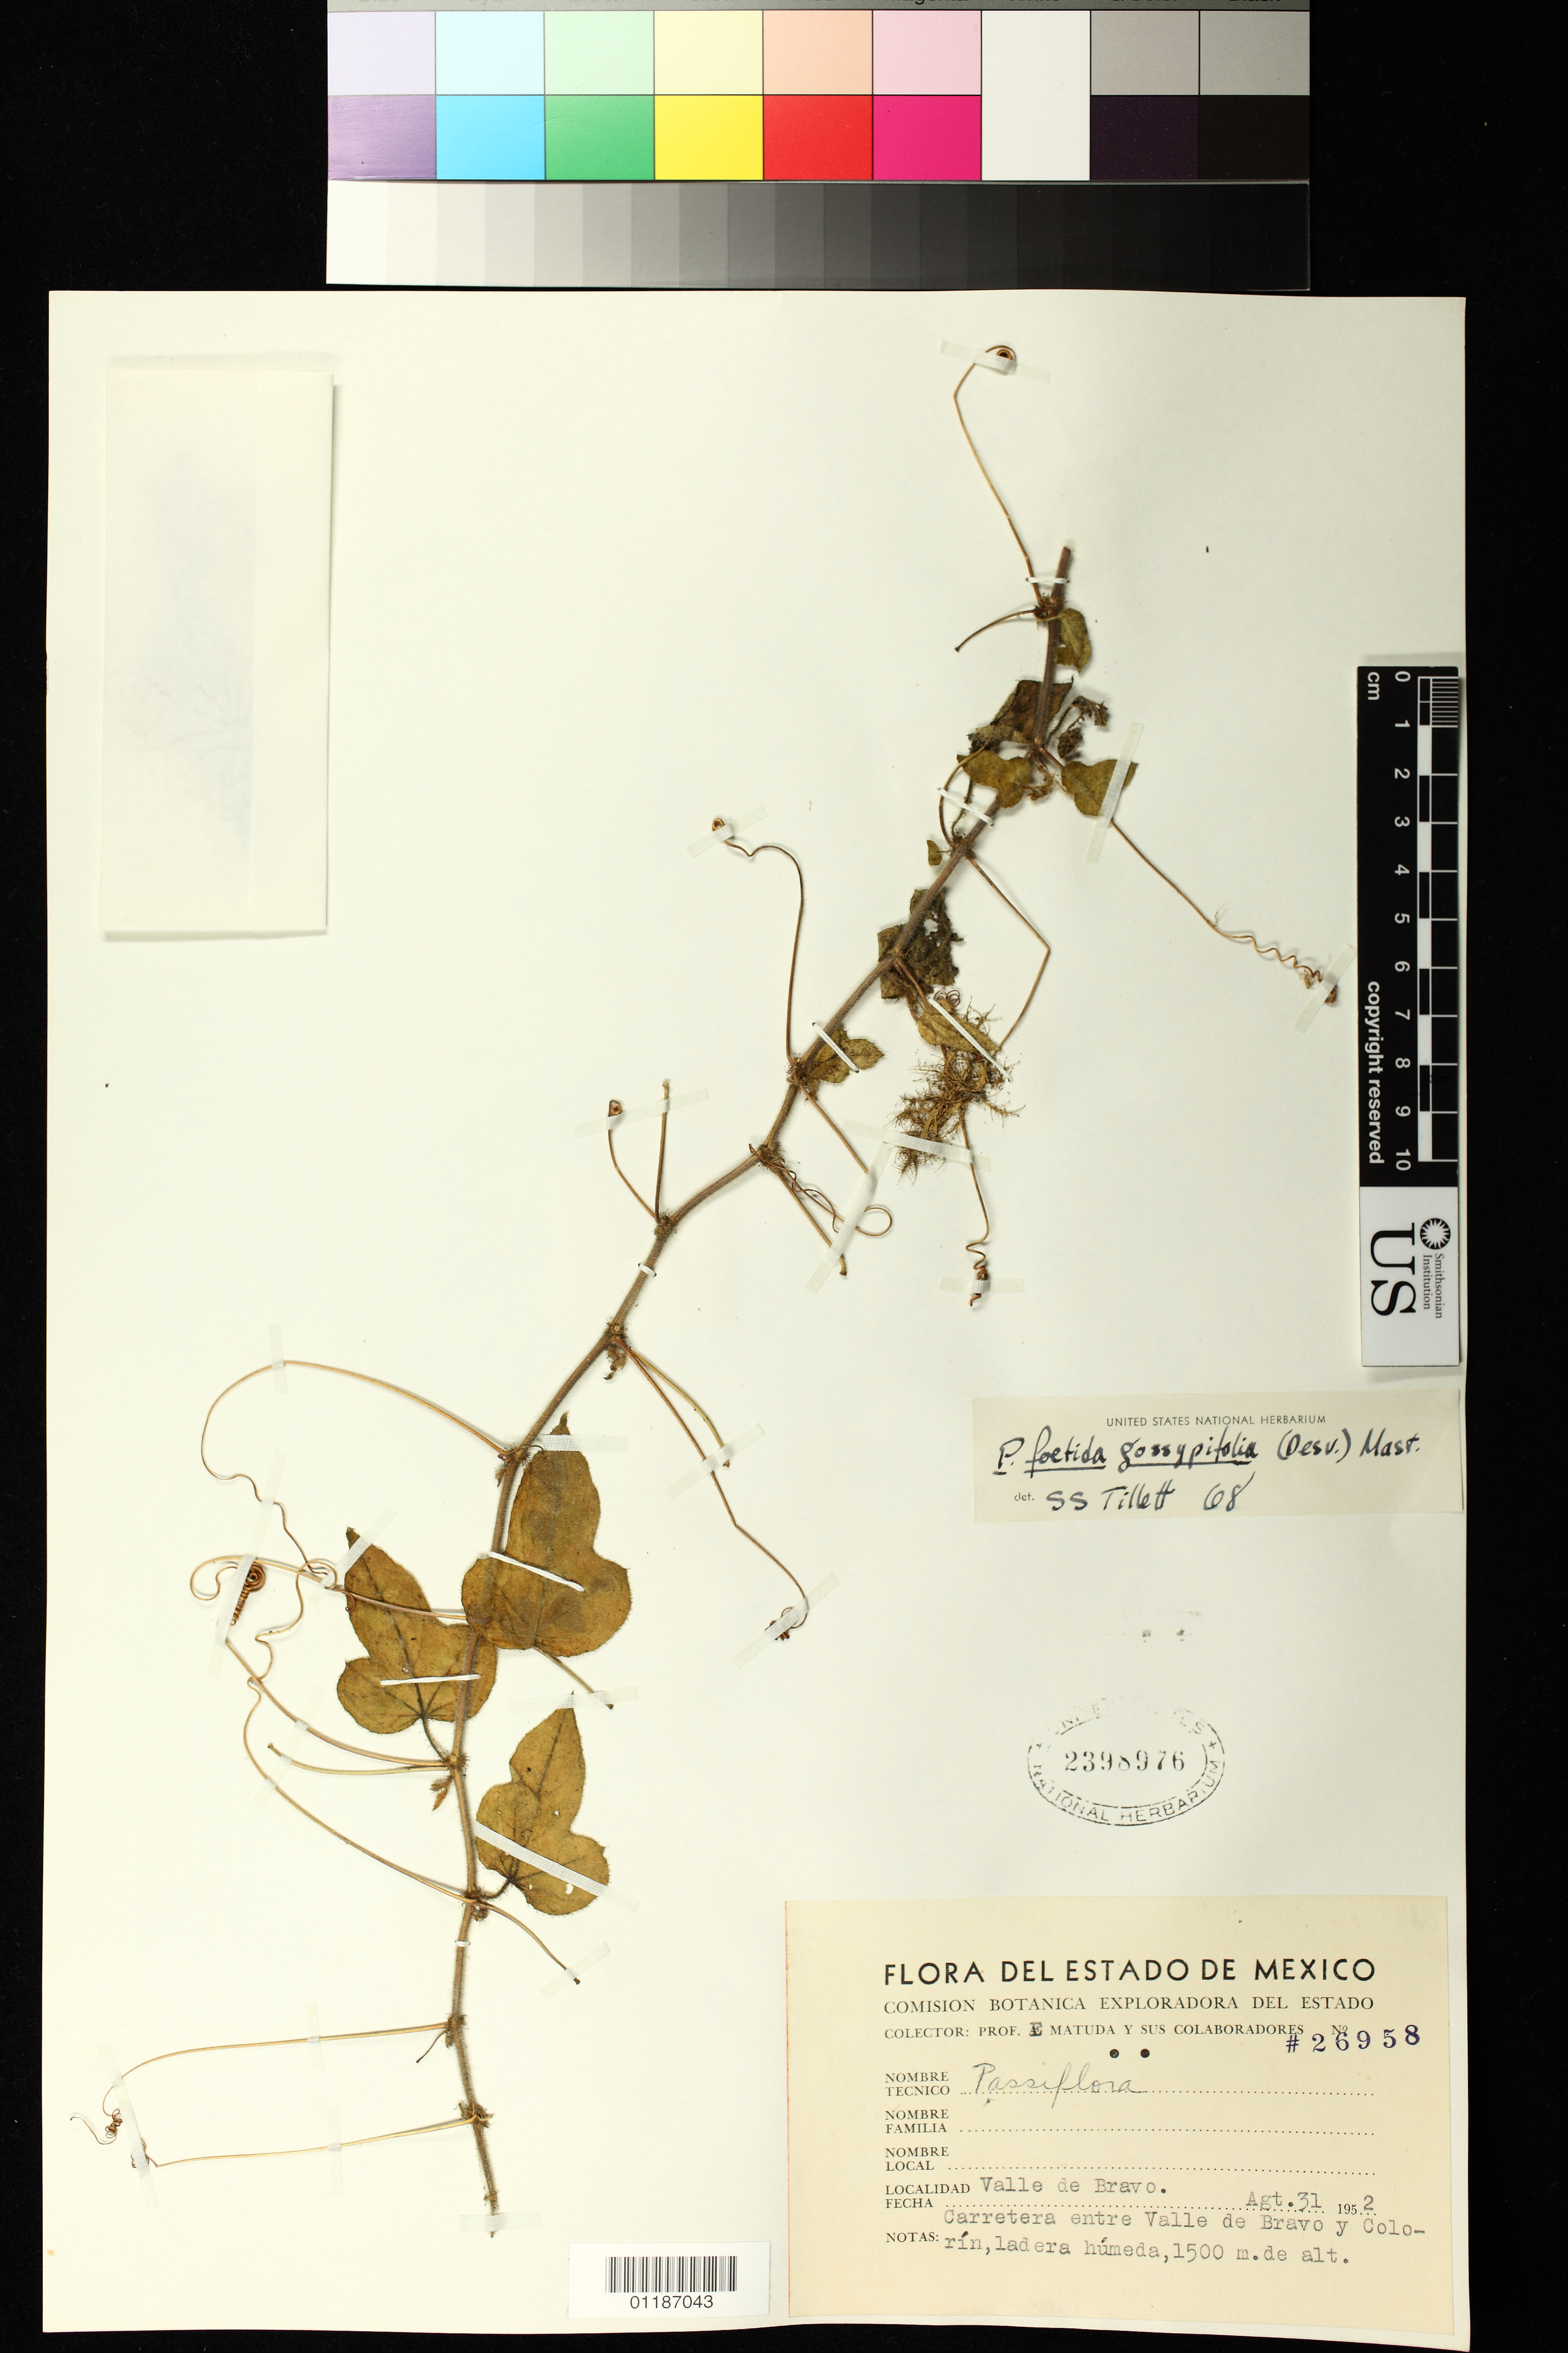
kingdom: Plantae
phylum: Tracheophyta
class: Magnoliopsida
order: Malpighiales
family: Passifloraceae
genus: Passiflora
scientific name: Passiflora foetida var. gossypiifolia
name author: (Desv.) Mast.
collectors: E. Matuda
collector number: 26958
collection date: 1952-08-31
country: Mexico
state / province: México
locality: Valle de Bravo y Colorin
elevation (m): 1500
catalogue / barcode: US 2398976